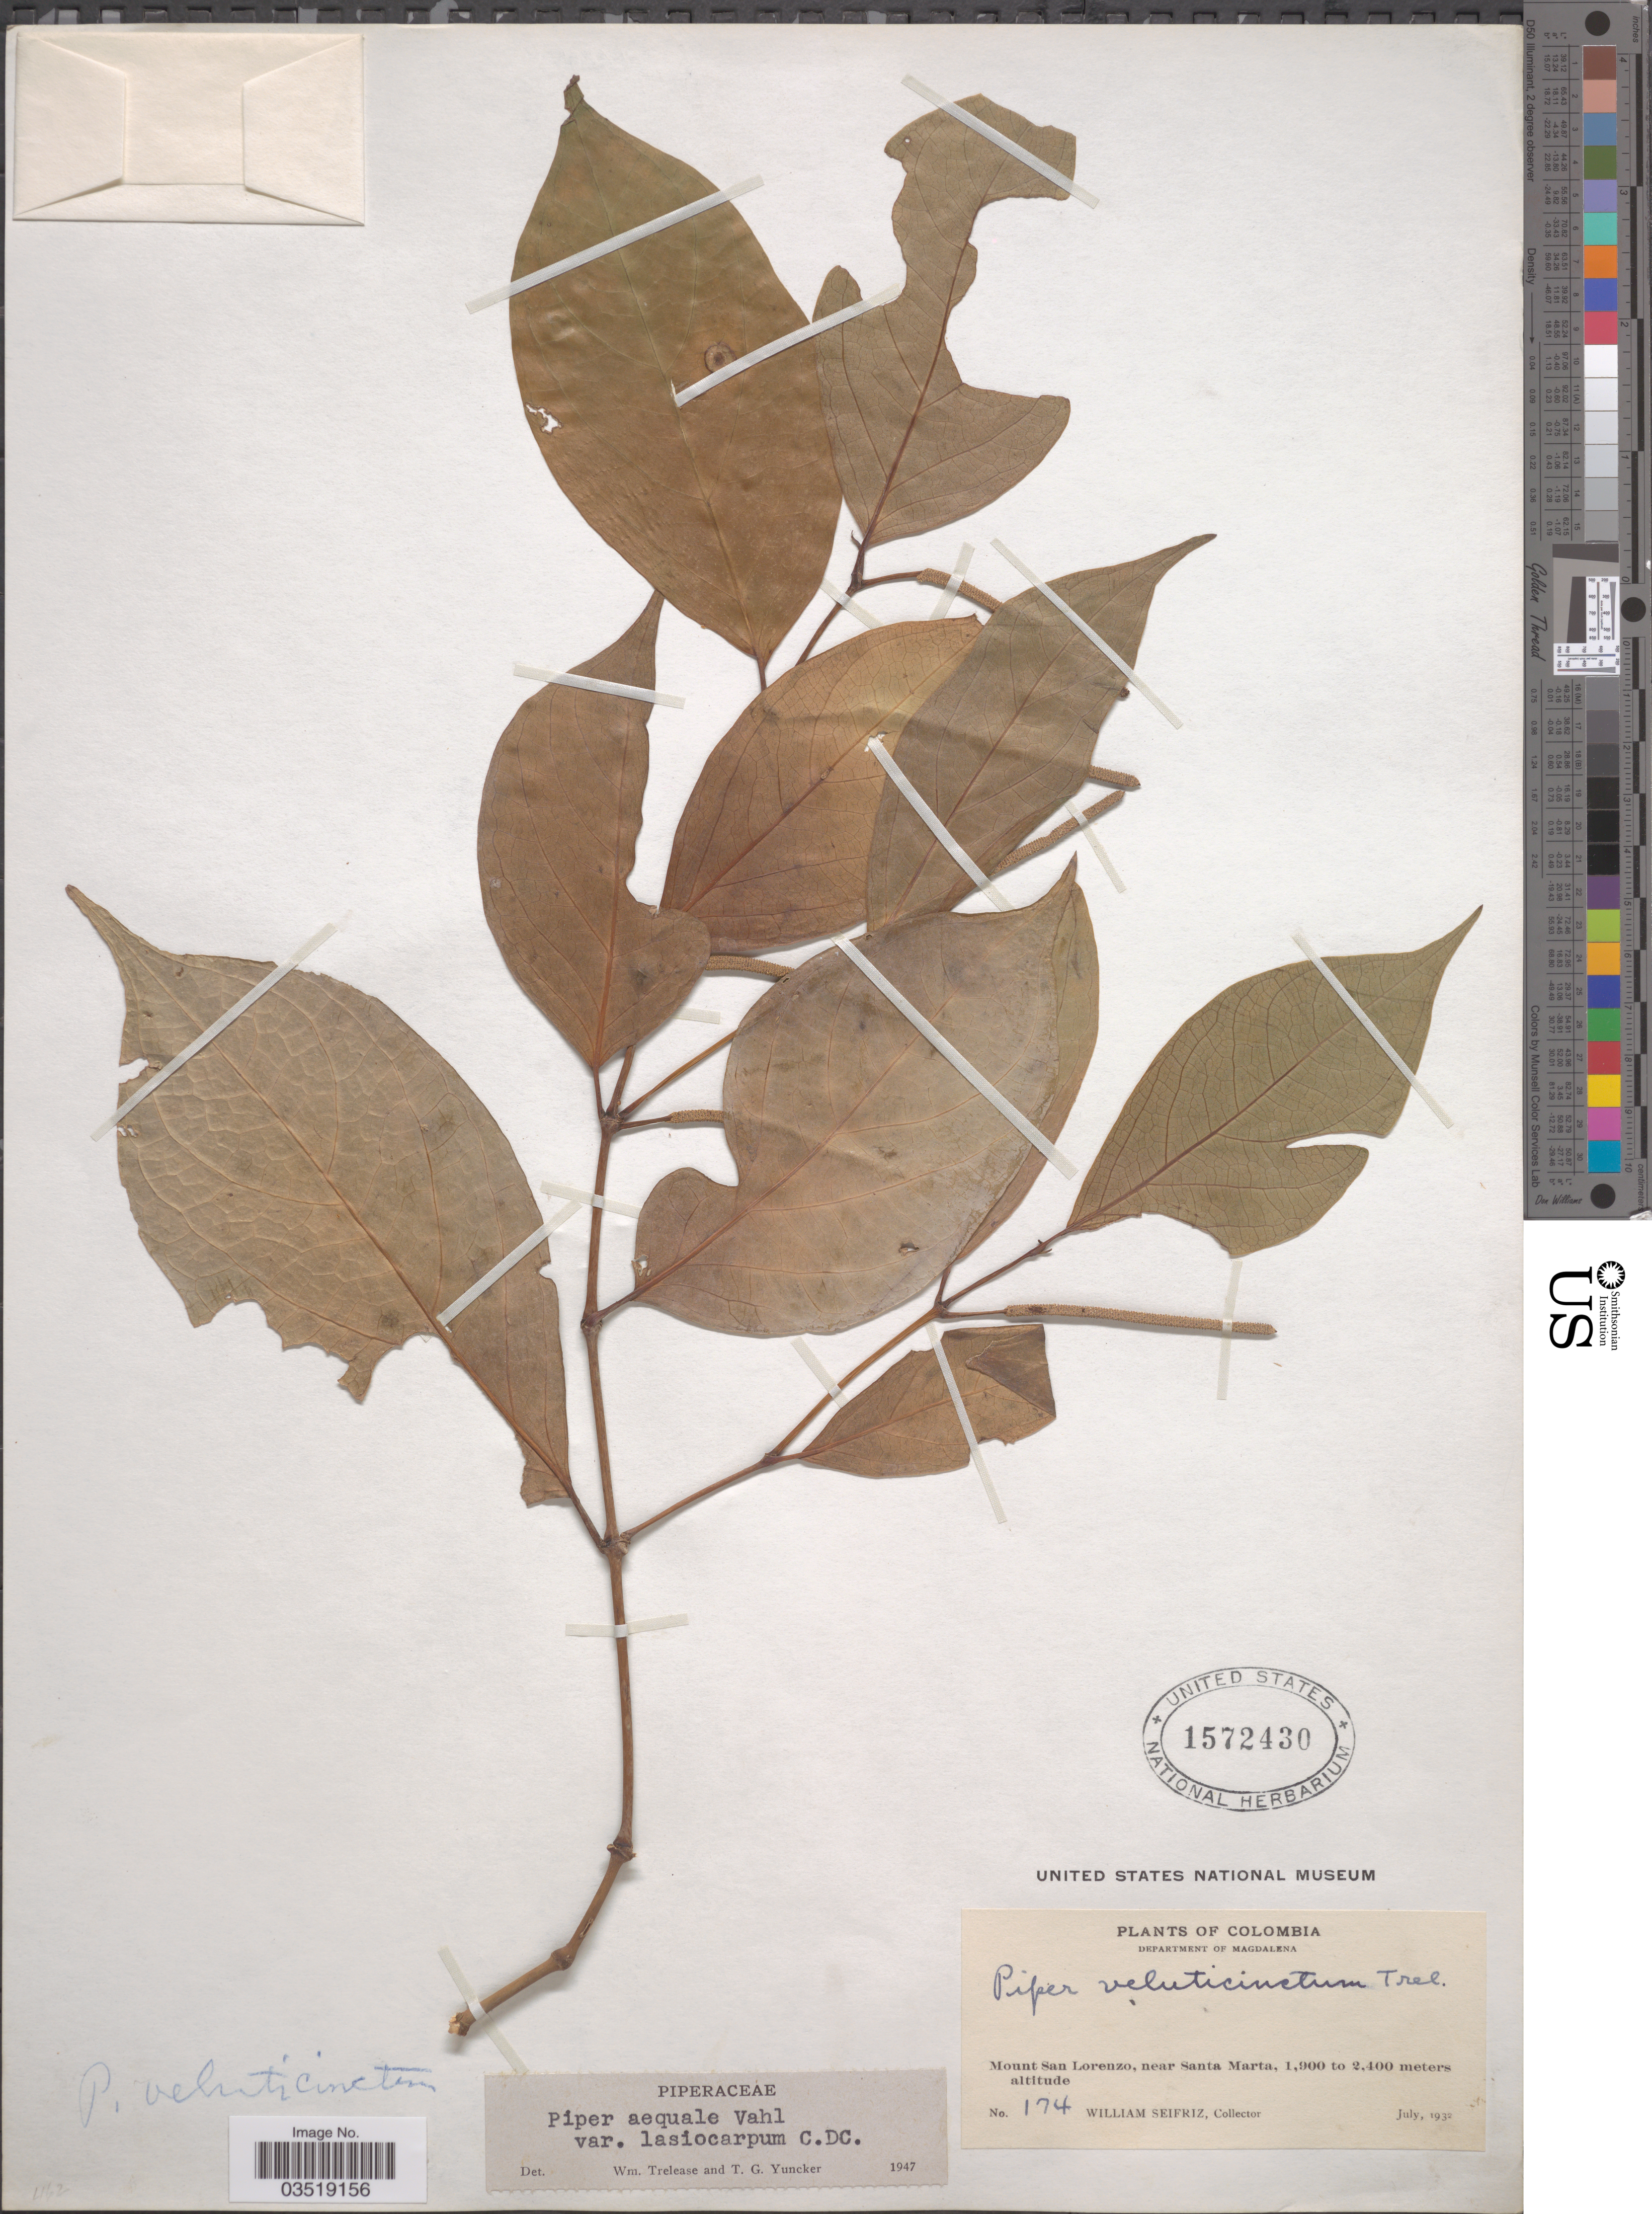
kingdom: Plantae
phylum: Tracheophyta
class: Magnoliopsida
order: Piperales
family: Piperaceae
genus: Piper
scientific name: Piper rufescens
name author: C. DC.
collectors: W. Seifriz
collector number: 174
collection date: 1932-07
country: Colombia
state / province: Magdalena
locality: Department of Magdalena. Mount San Lorenzo, near Santa Marta.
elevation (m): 1900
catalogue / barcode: US 1572430